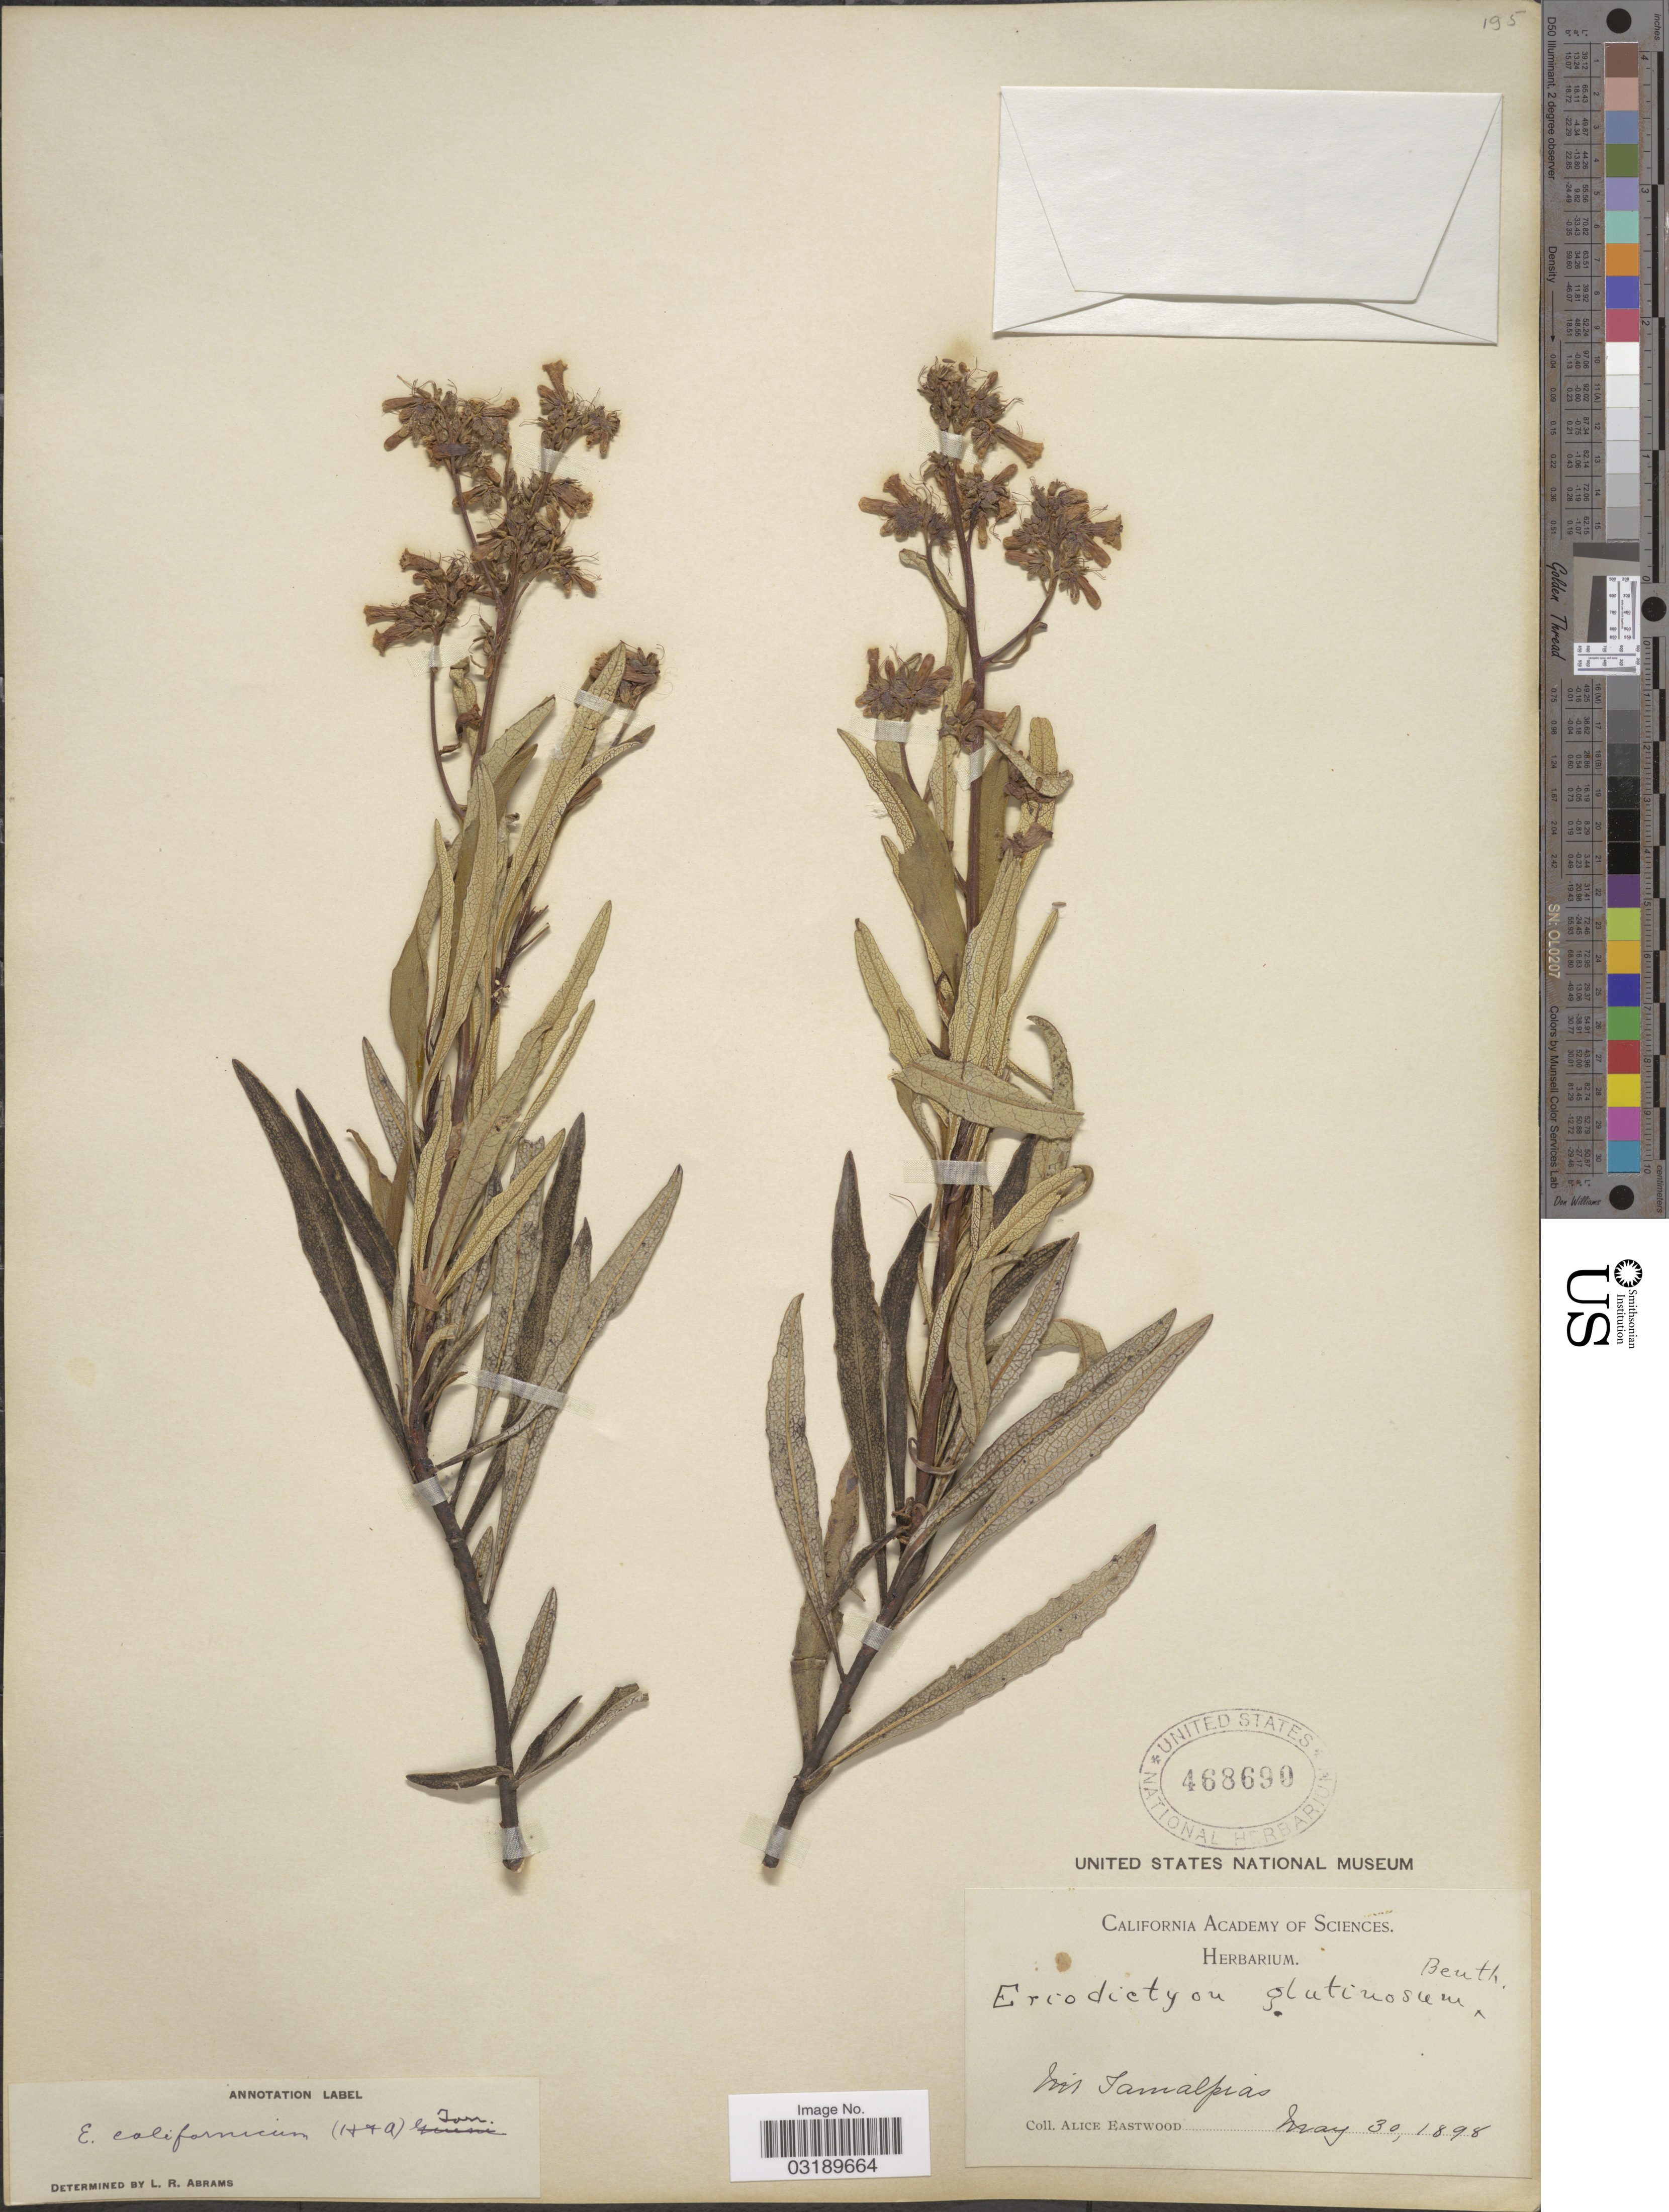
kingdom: Plantae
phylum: Tracheophyta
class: Magnoliopsida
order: Boraginales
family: Namaceae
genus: Eriodictyon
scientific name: Eriodictyon californicum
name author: (Hook. & Arn.) Torr.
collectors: A. Eastwood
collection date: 1898-05-30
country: United States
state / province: California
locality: Mt. Tamalpais.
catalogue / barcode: US 468690